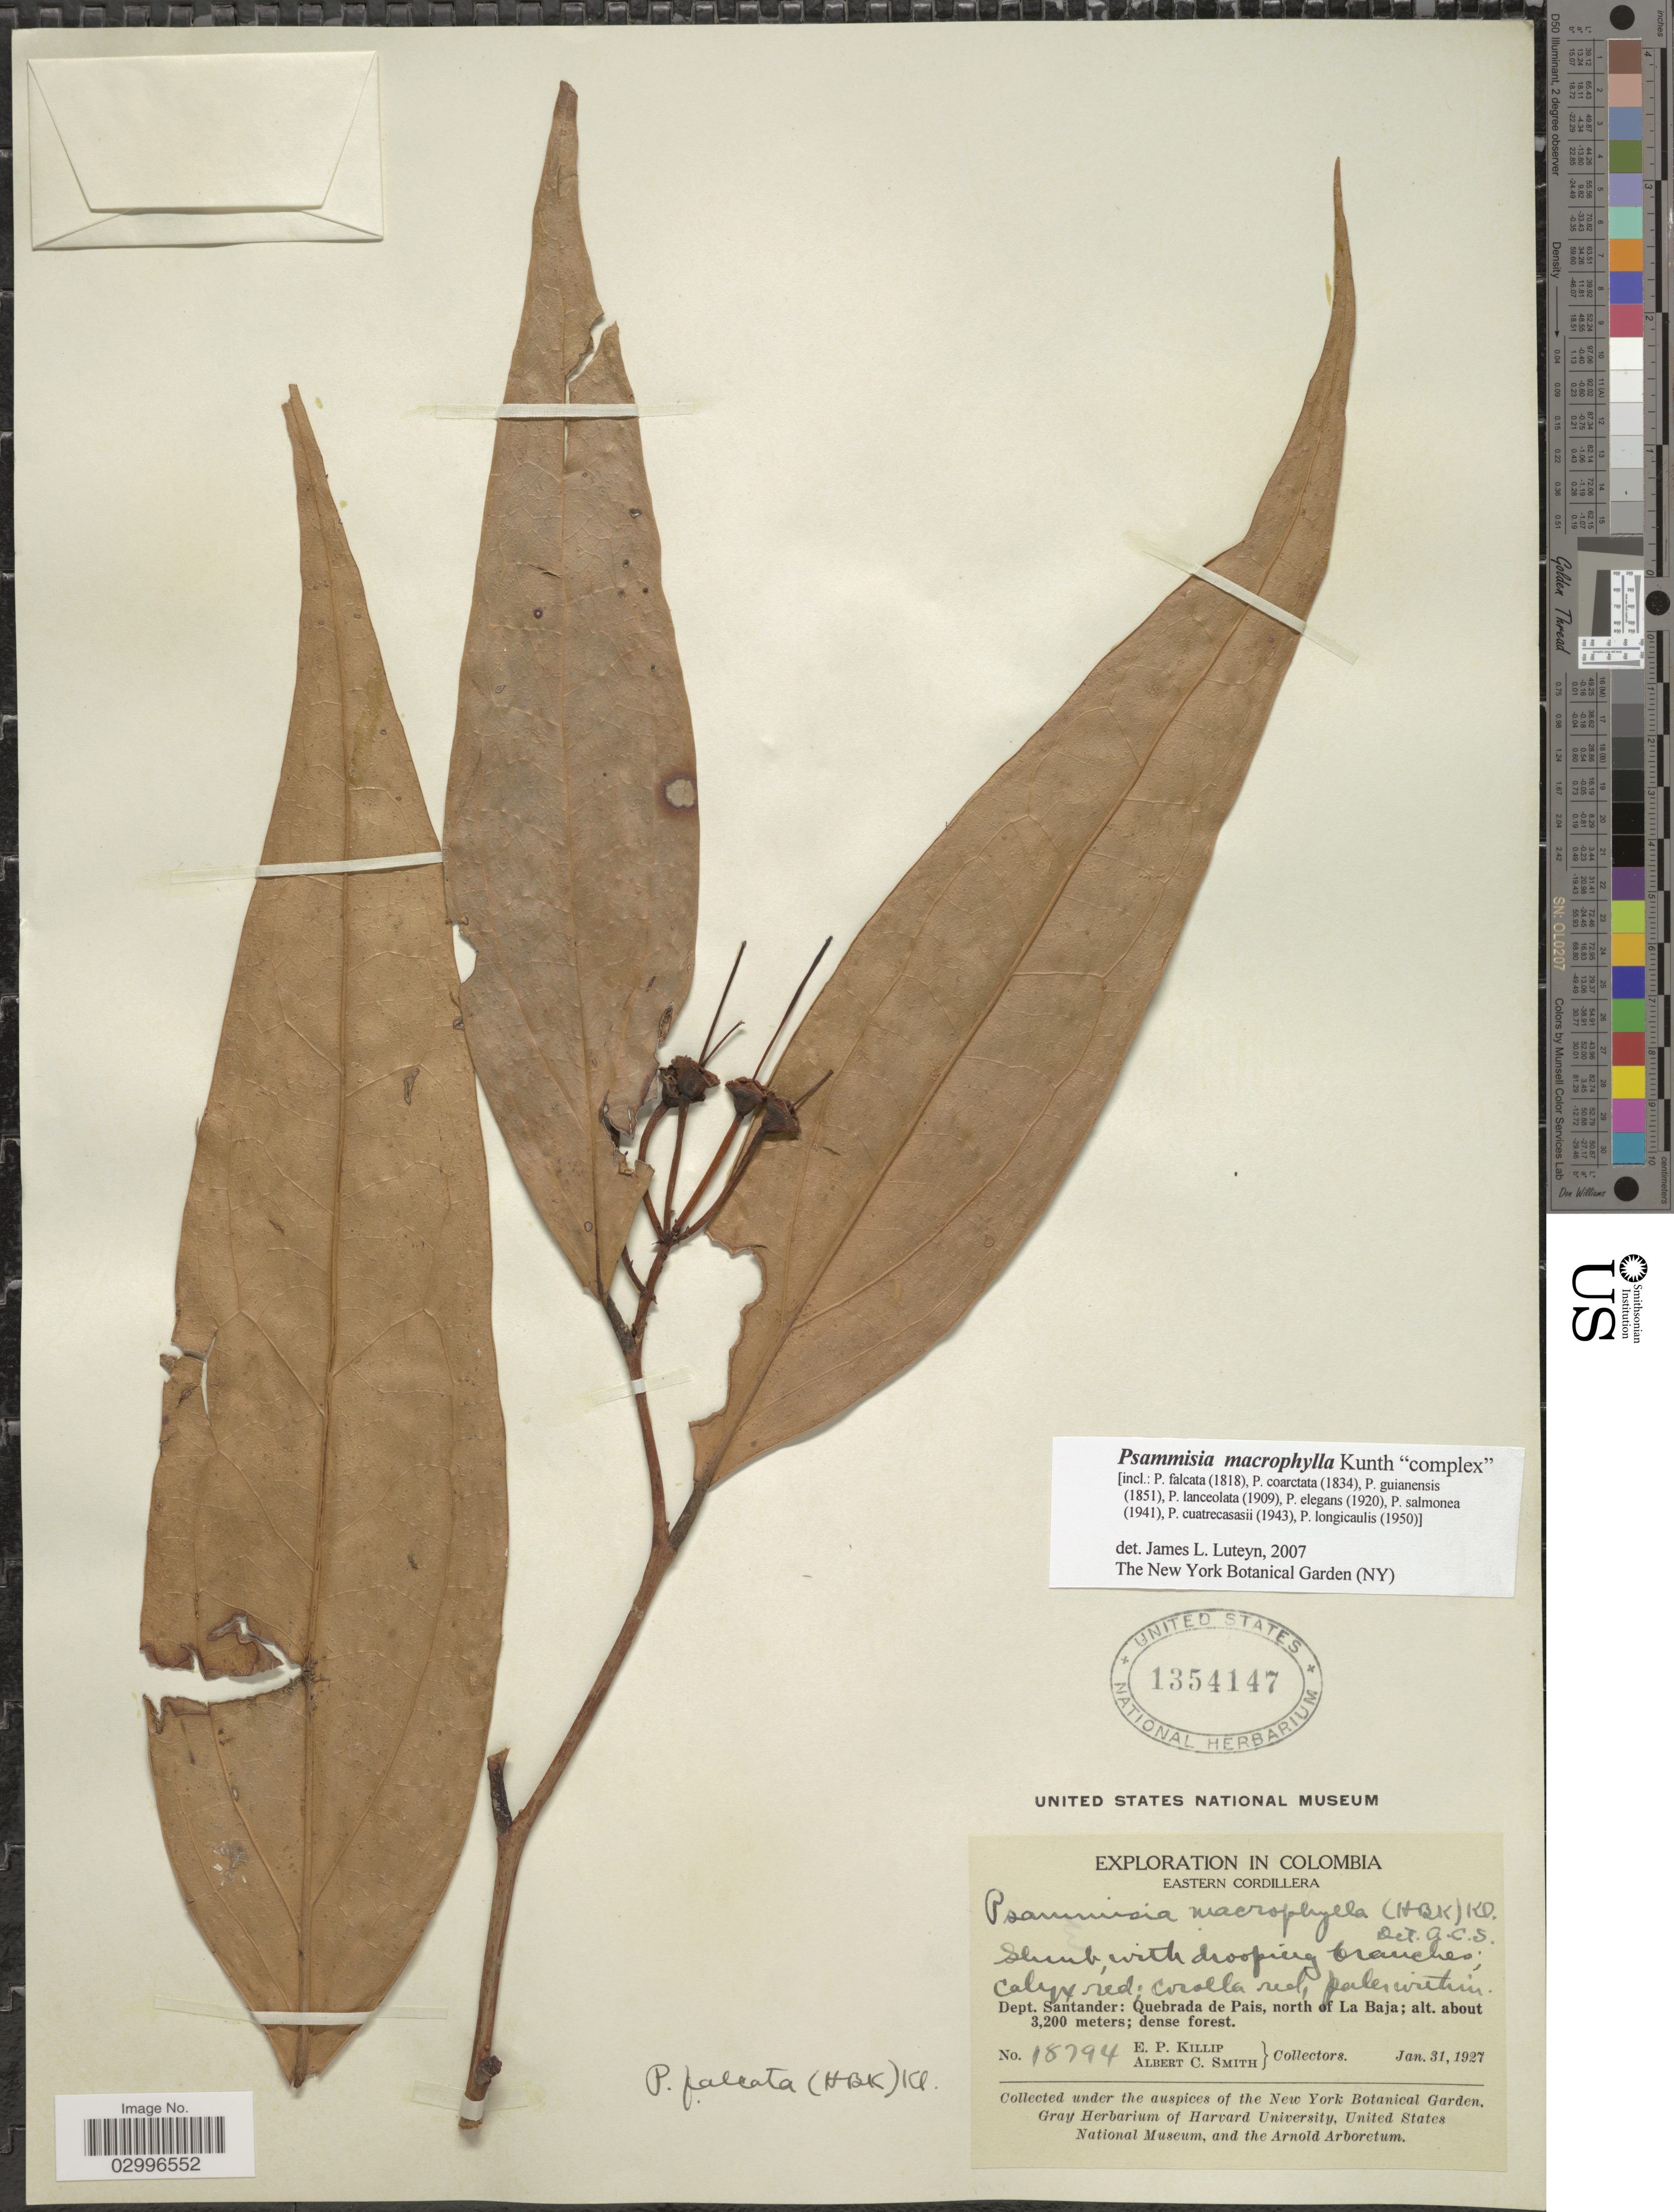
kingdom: Plantae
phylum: Tracheophyta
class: Magnoliopsida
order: Ericales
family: Ericaceae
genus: Psammisia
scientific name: Psammisia macrophylla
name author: (Kunth) Klotzsch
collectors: E. P. Killip & A. C. Smith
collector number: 18794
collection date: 1927-01-31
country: Colombia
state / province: Santander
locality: Eastern Cordillera. Dept. Santander: Quebrada de Pais, north of La Baja.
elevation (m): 3200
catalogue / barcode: US 1354147